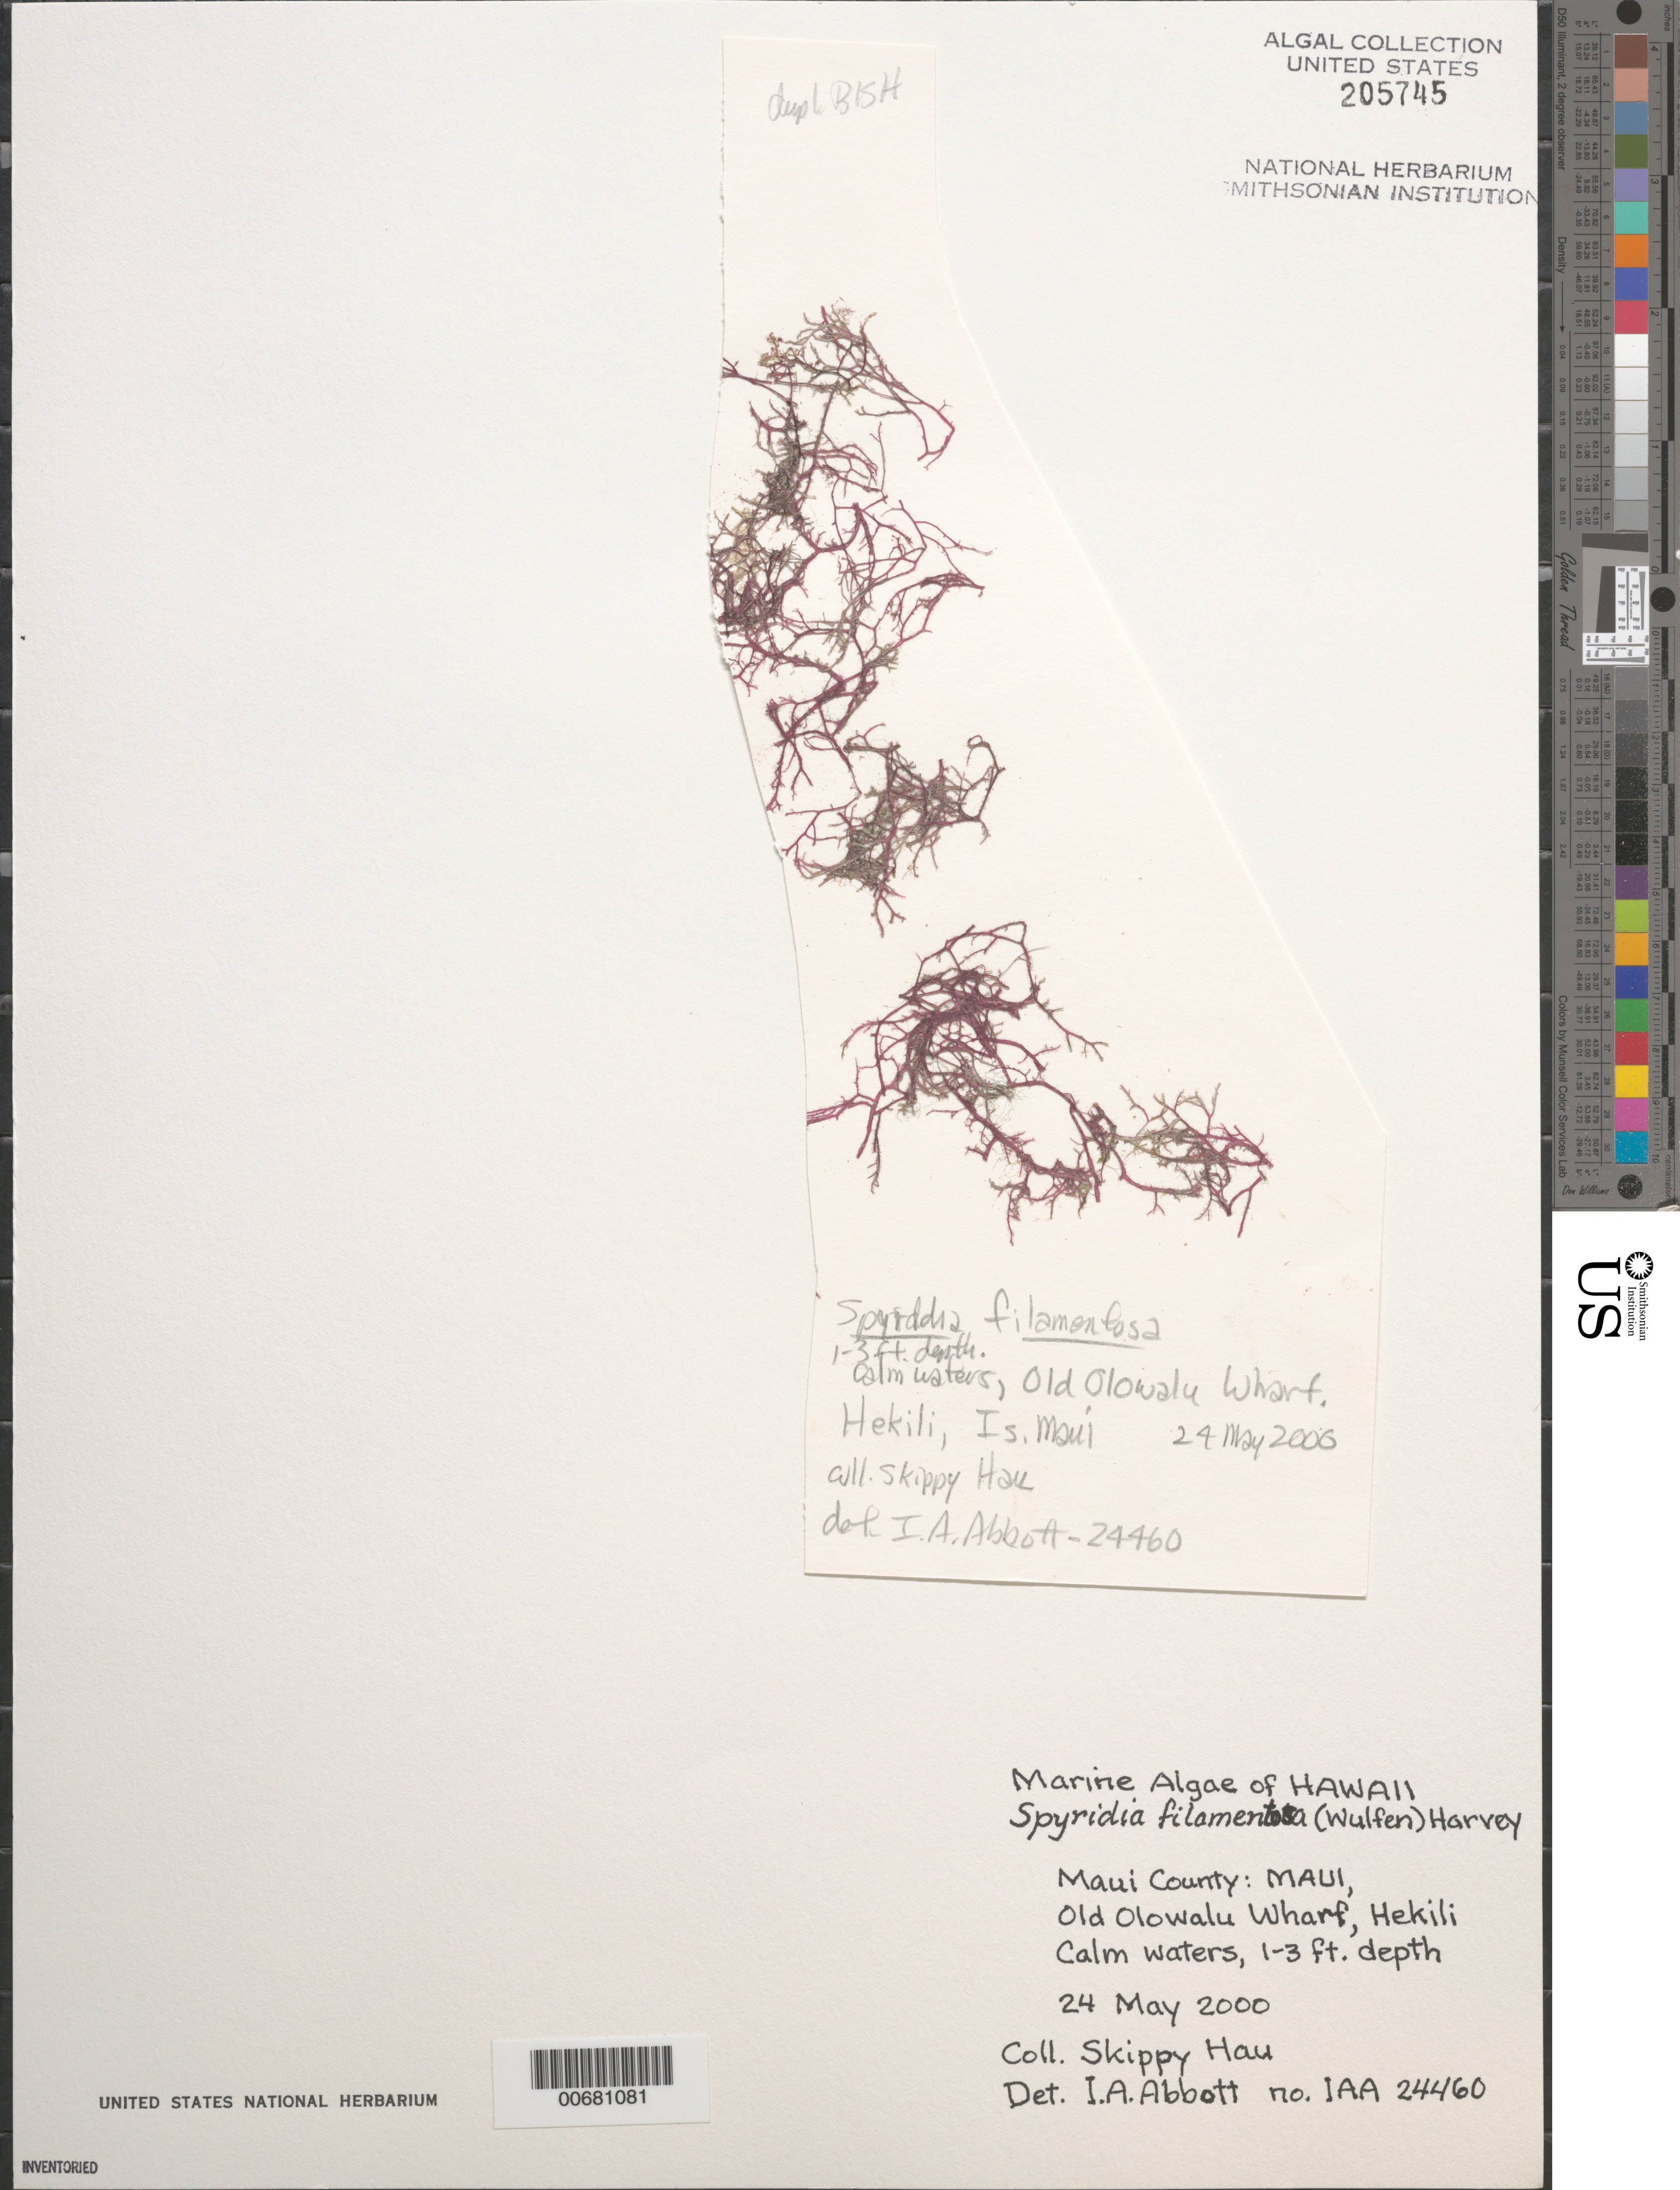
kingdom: Plantae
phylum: Rhodophyta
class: Florideophyceae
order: Ceramiales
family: Spyridiaceae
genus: Spyridia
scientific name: Spyridia filamentosa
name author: (Wulfen) Harv.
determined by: Abbott, Isabella A.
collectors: S. Hau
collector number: IAA 24460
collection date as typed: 24 May 2000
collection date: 2000-05-24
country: United States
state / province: Hawaii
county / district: Maui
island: Maui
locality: Hekili, old Olowalu Wharf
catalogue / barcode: US 205745